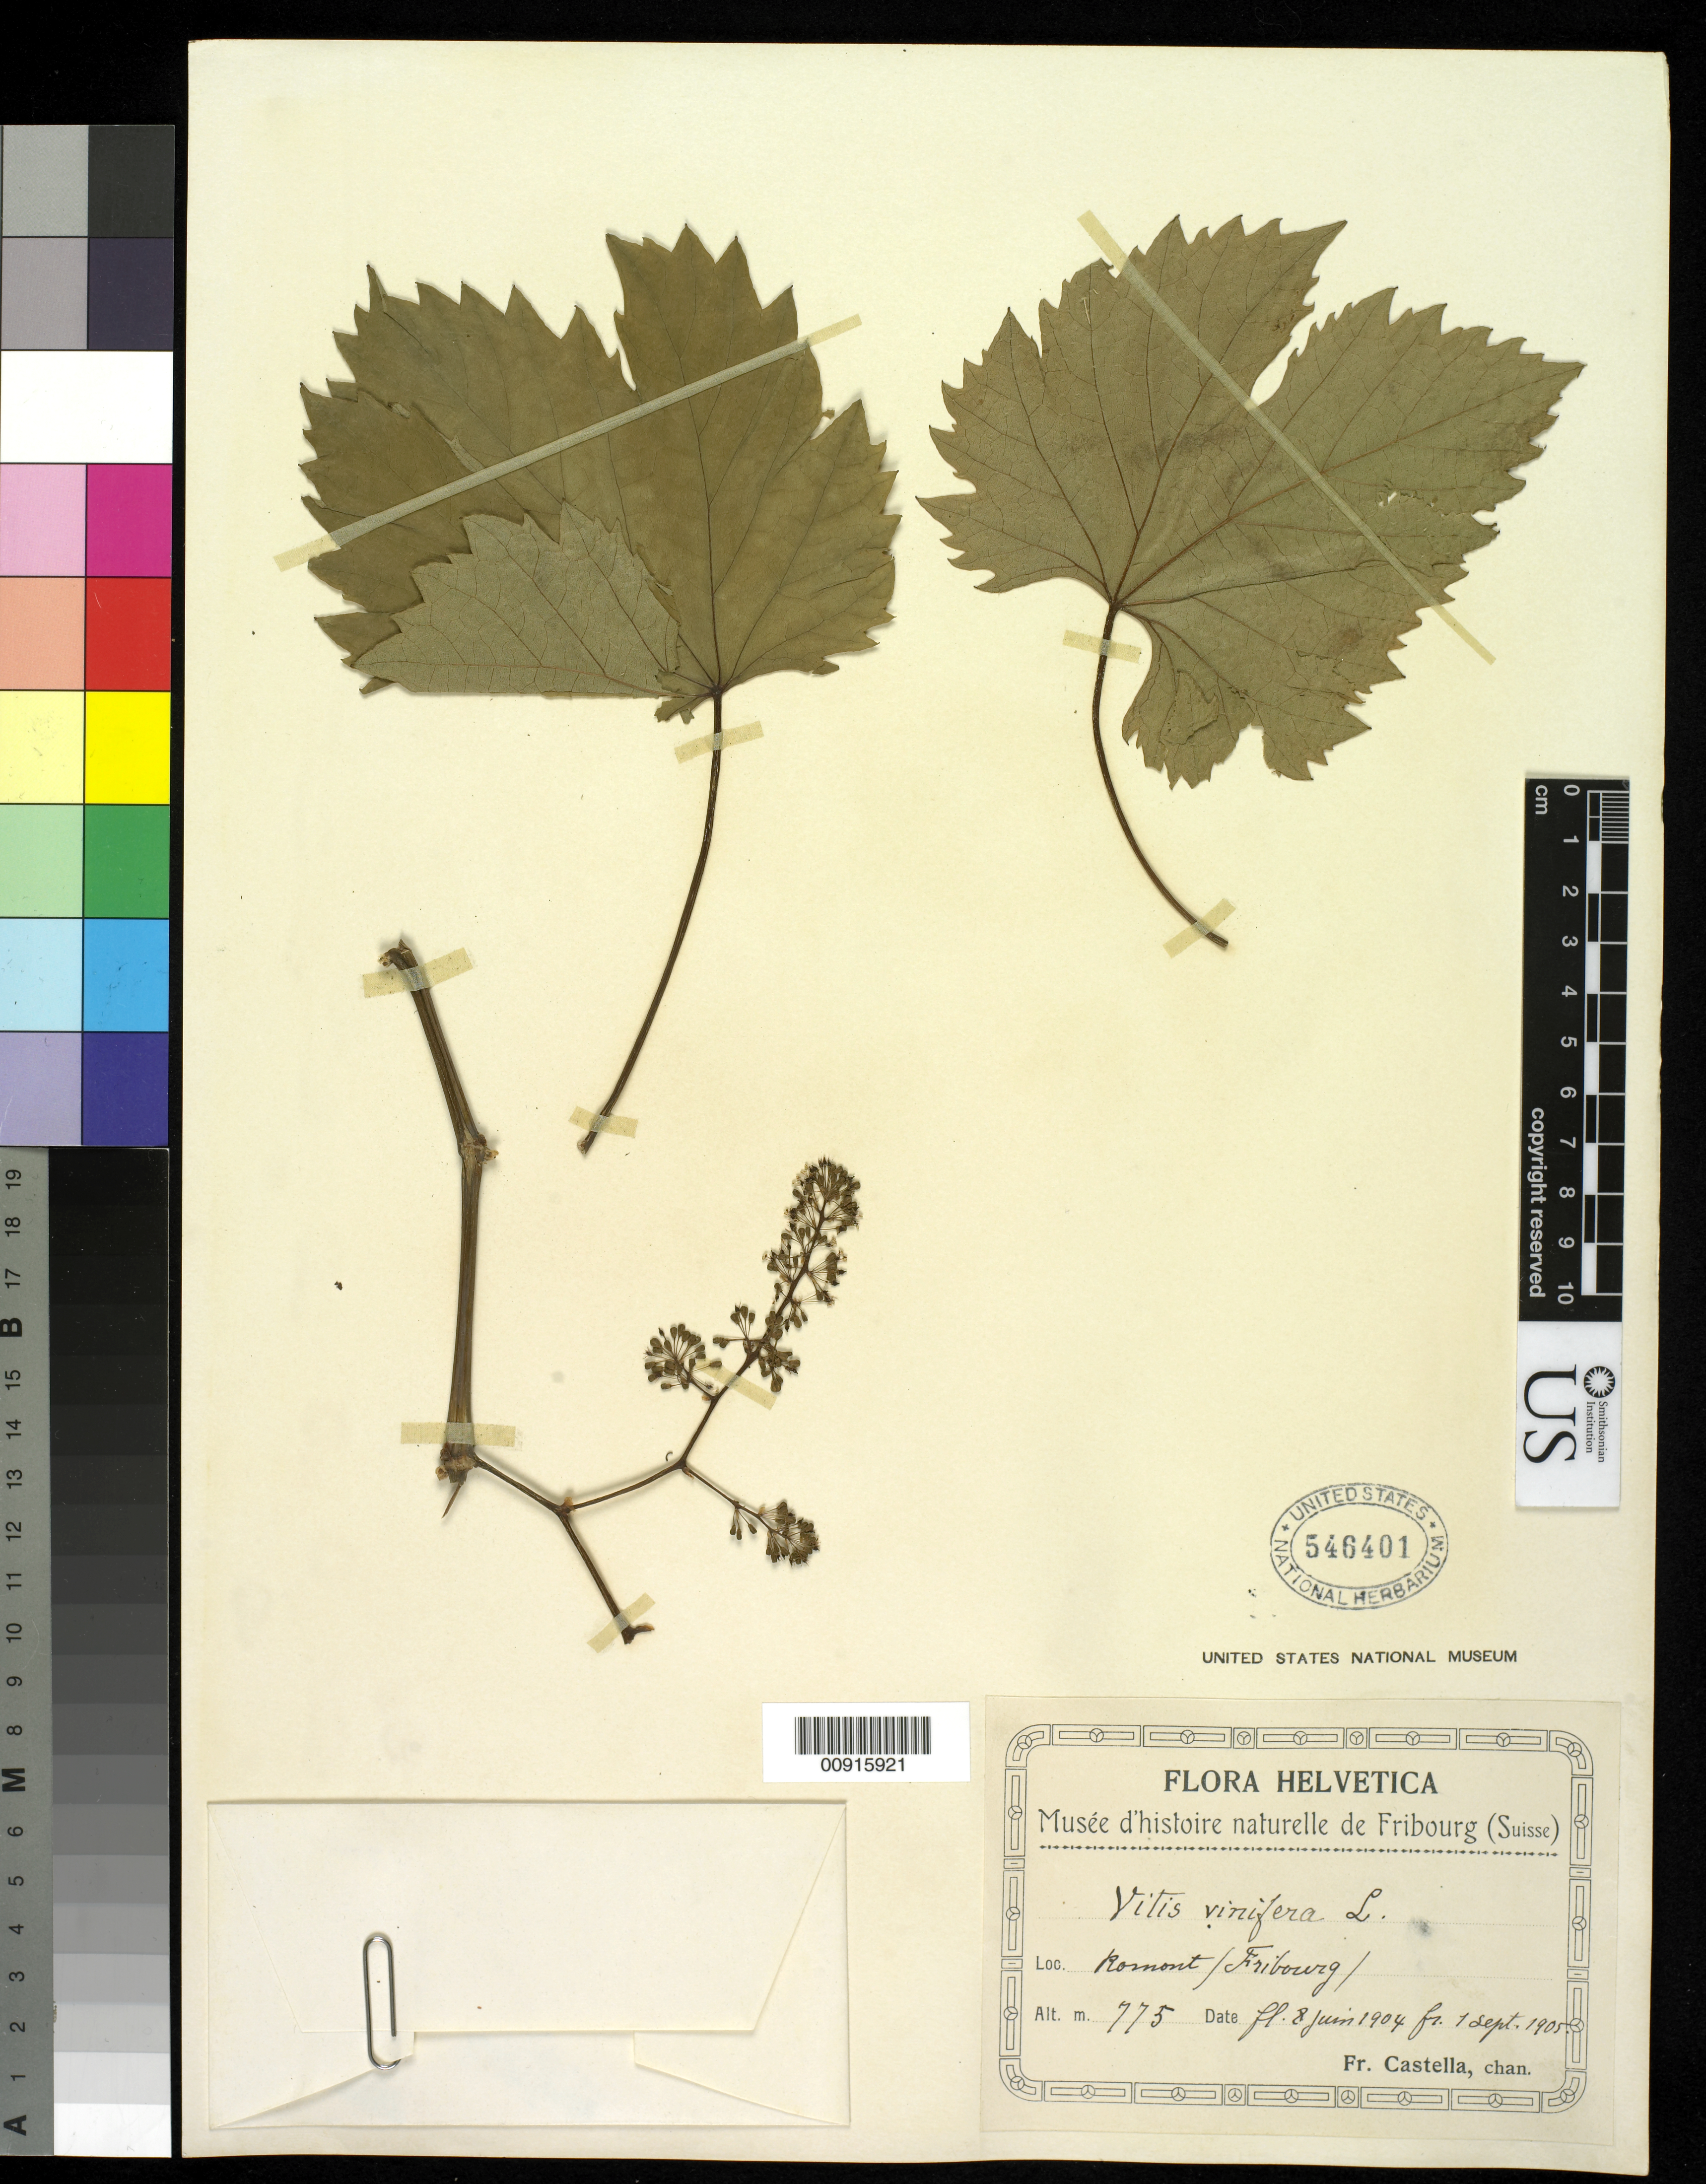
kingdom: Plantae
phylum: Tracheophyta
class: Magnoliopsida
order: Vitales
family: Vitaceae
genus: Vitis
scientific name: Vitis vinifera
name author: L.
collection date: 1904-06-08/1905-09-01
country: Switzerland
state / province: Fribourg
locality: Romont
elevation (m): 775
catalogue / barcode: US 546401